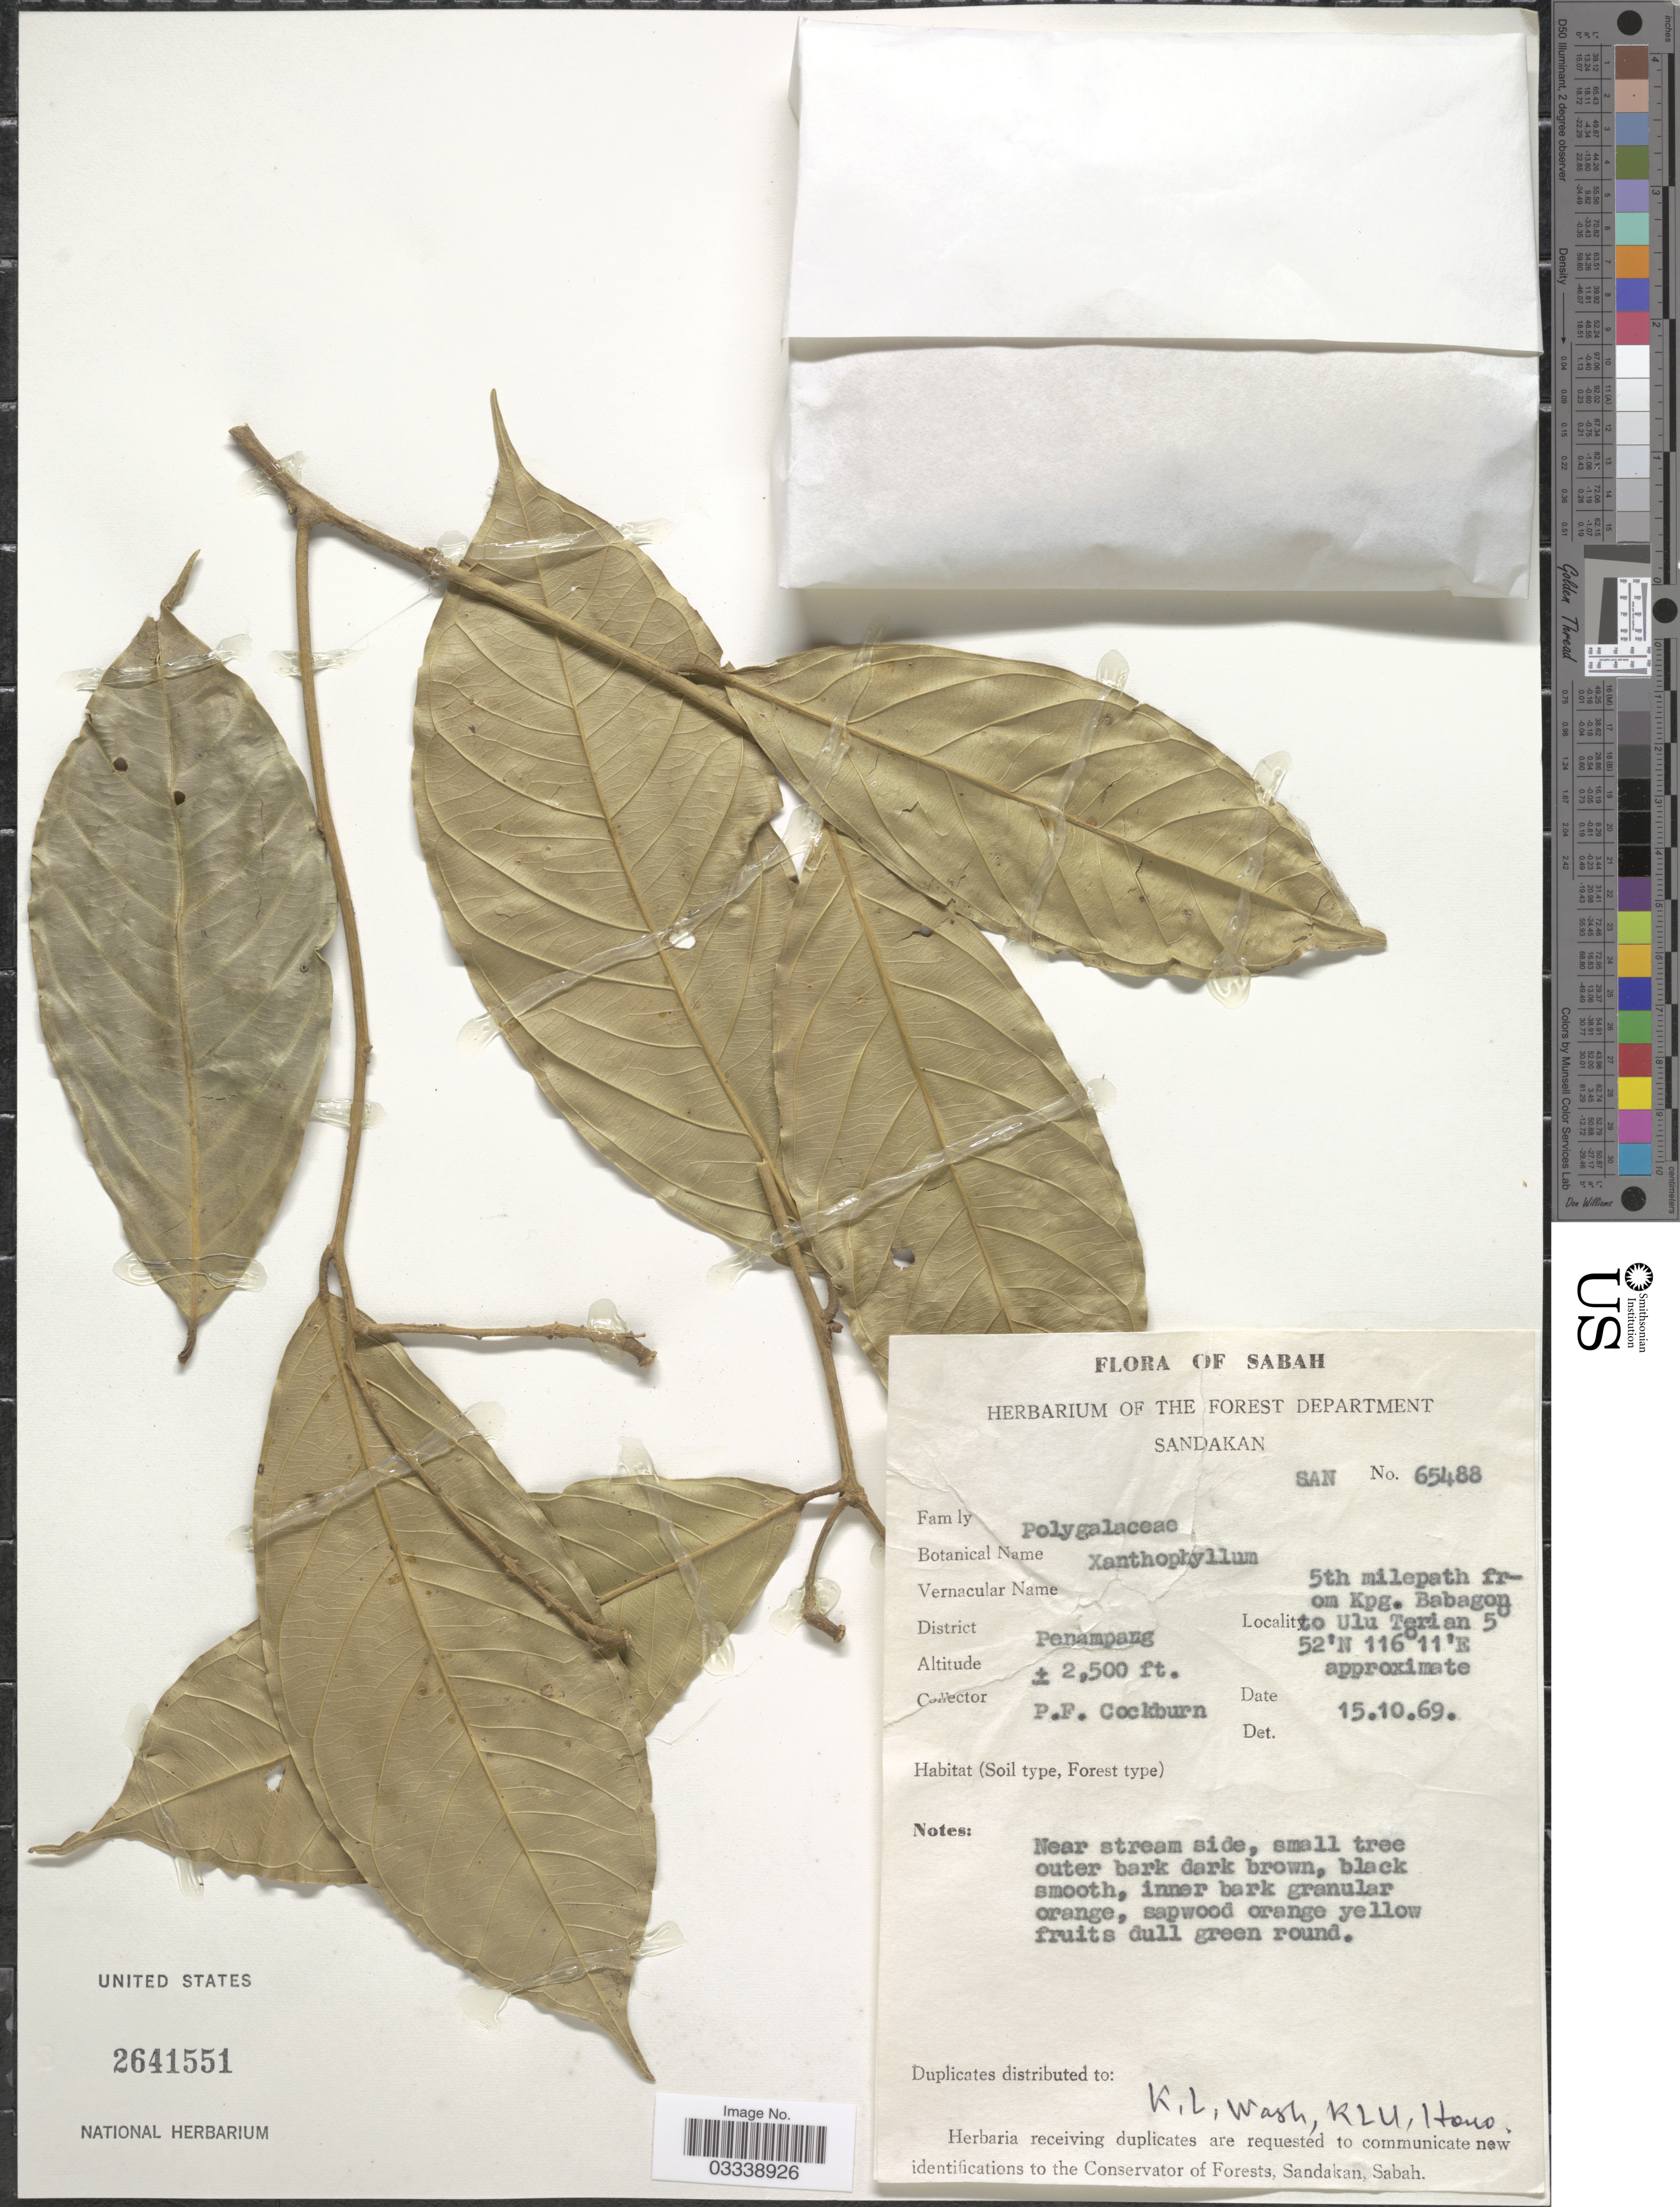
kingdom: Plantae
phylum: Tracheophyta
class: Magnoliopsida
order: Fabales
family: Polygalaceae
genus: Xanthophyllum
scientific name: Xanthophyllum sp.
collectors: P. Cockburn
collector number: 65488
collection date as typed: Transcribed d/m/y: 15/10/69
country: Malaysia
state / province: Sabah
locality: District Penampang. 5th milepath from Kpg. Babagon to Ulu Terian.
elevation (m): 762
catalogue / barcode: US 2641551